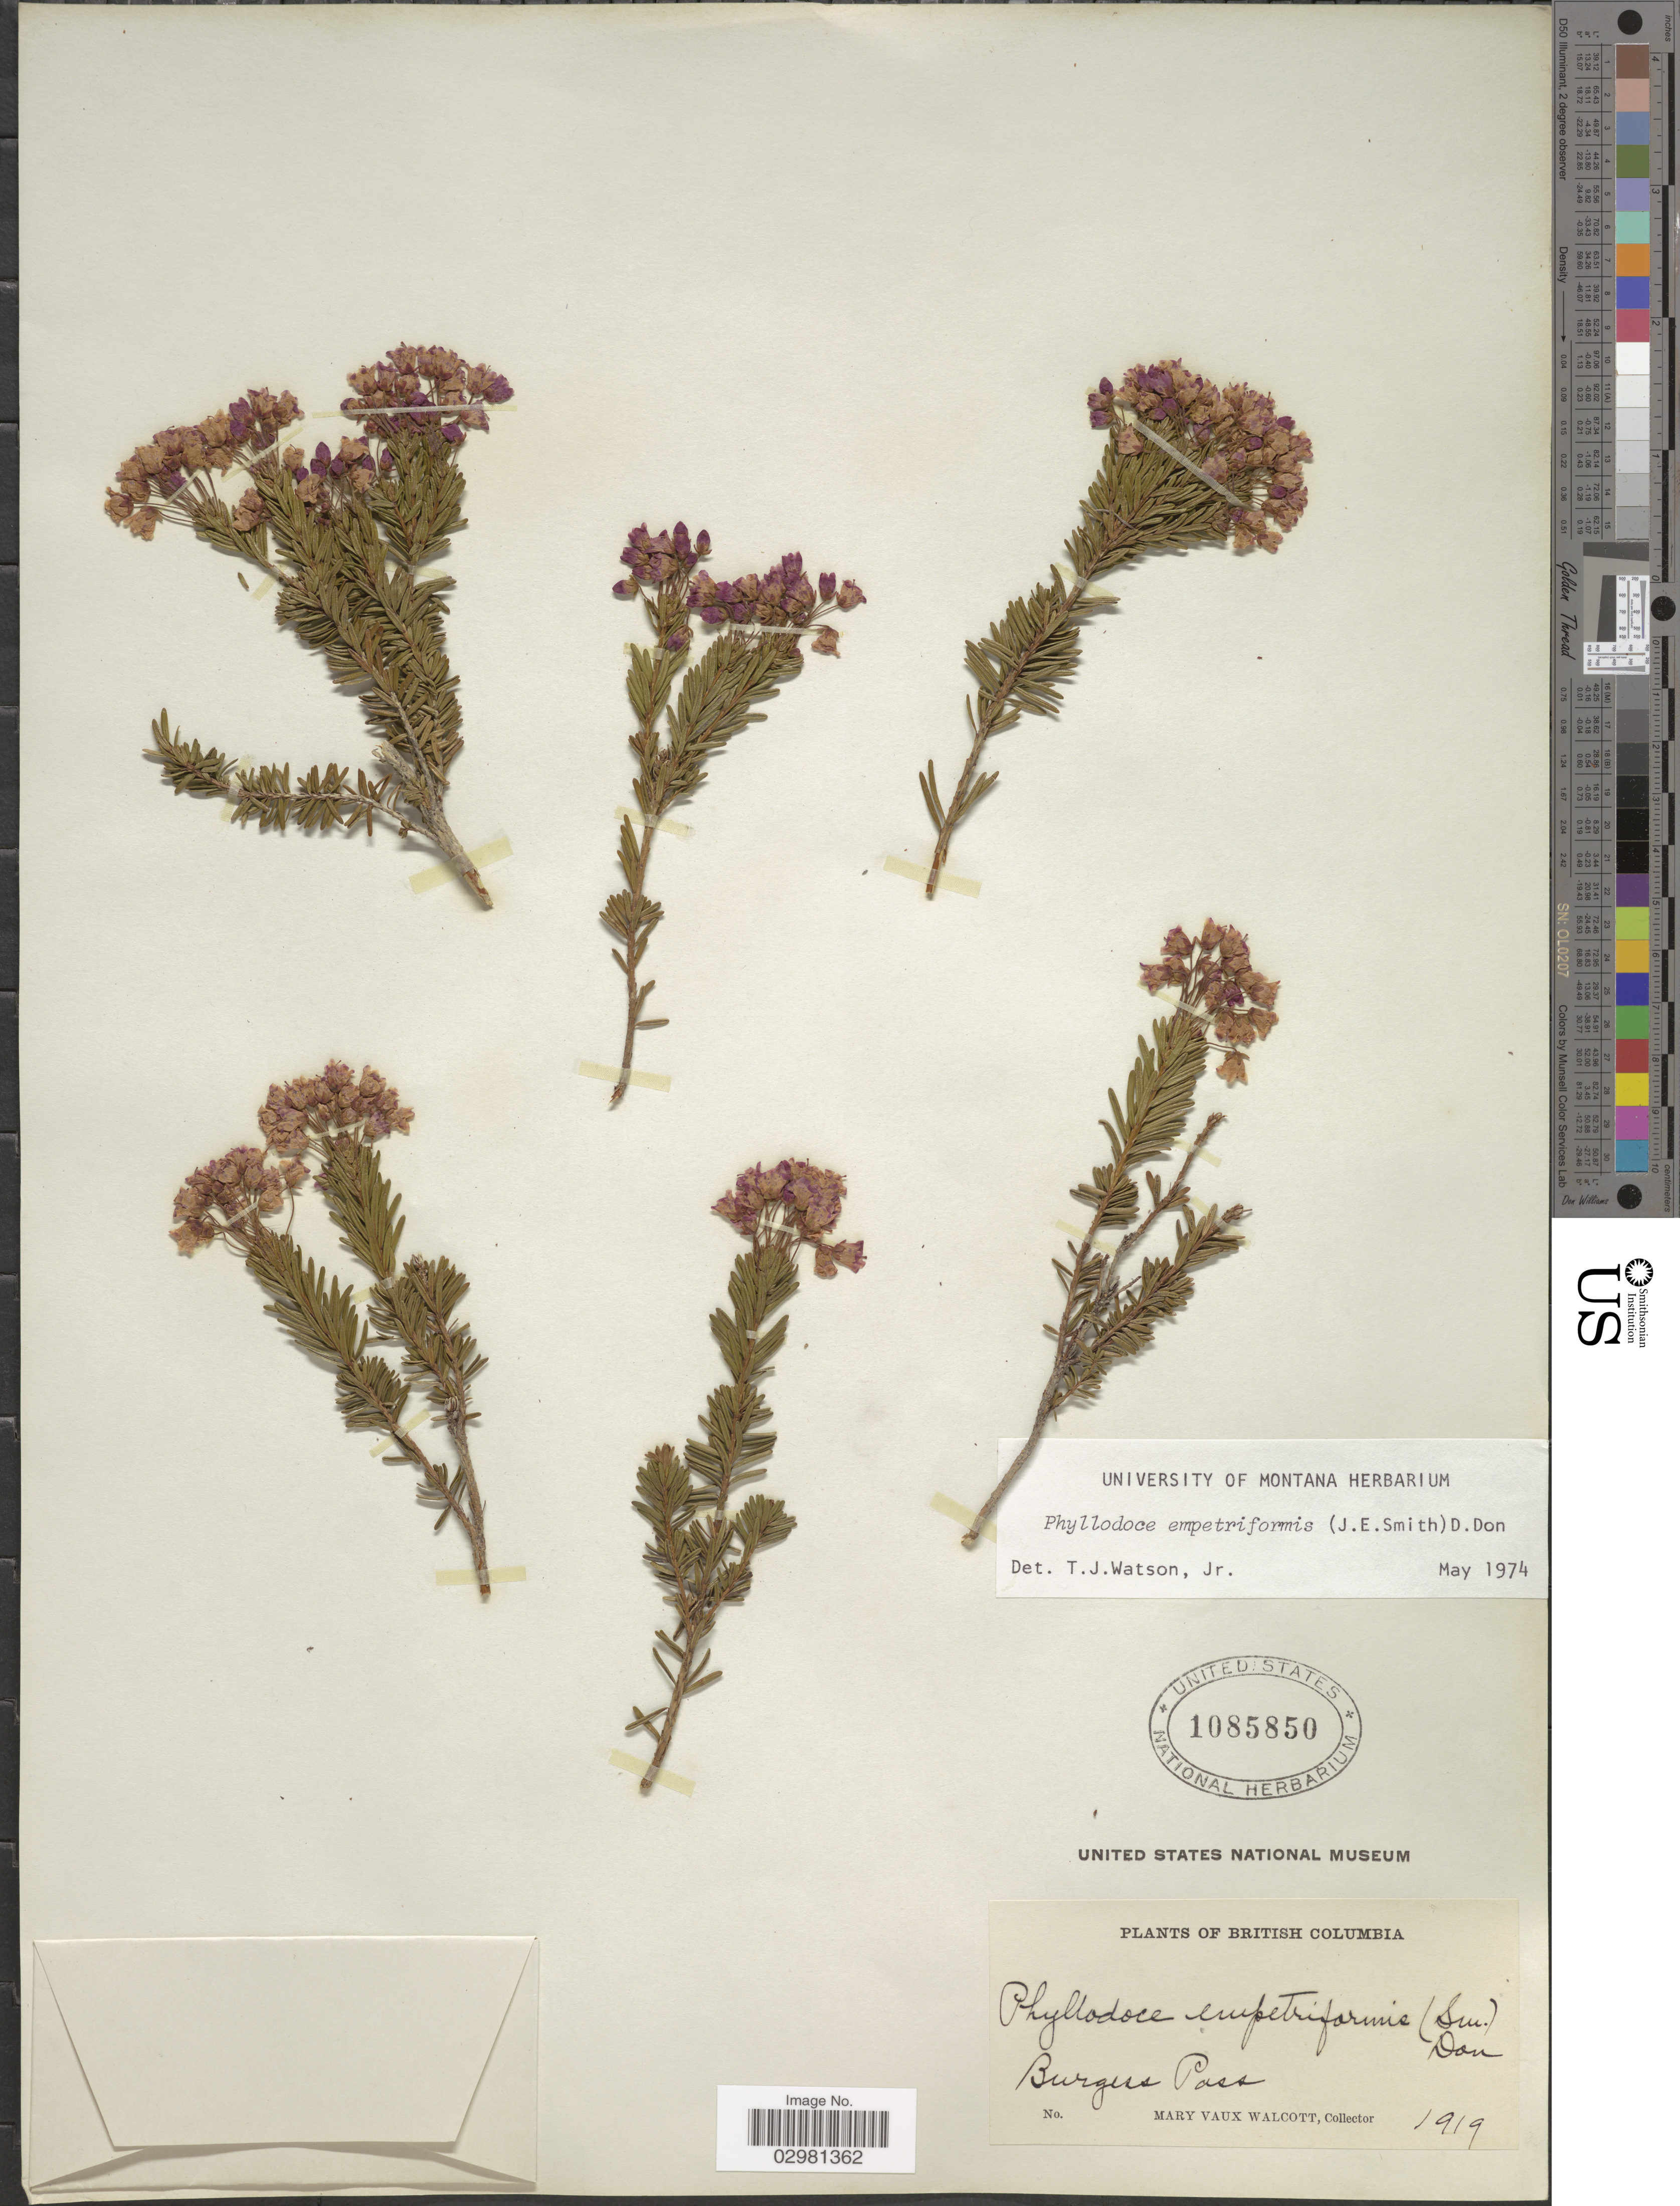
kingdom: Plantae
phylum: Tracheophyta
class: Magnoliopsida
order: Ericales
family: Ericaceae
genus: Phyllodoce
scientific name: Phyllodoce empetiformis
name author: (Small) D. Don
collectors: M. Walcott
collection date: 1919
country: Canada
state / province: British Columbia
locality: Burgers Pass.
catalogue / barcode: US 1085850